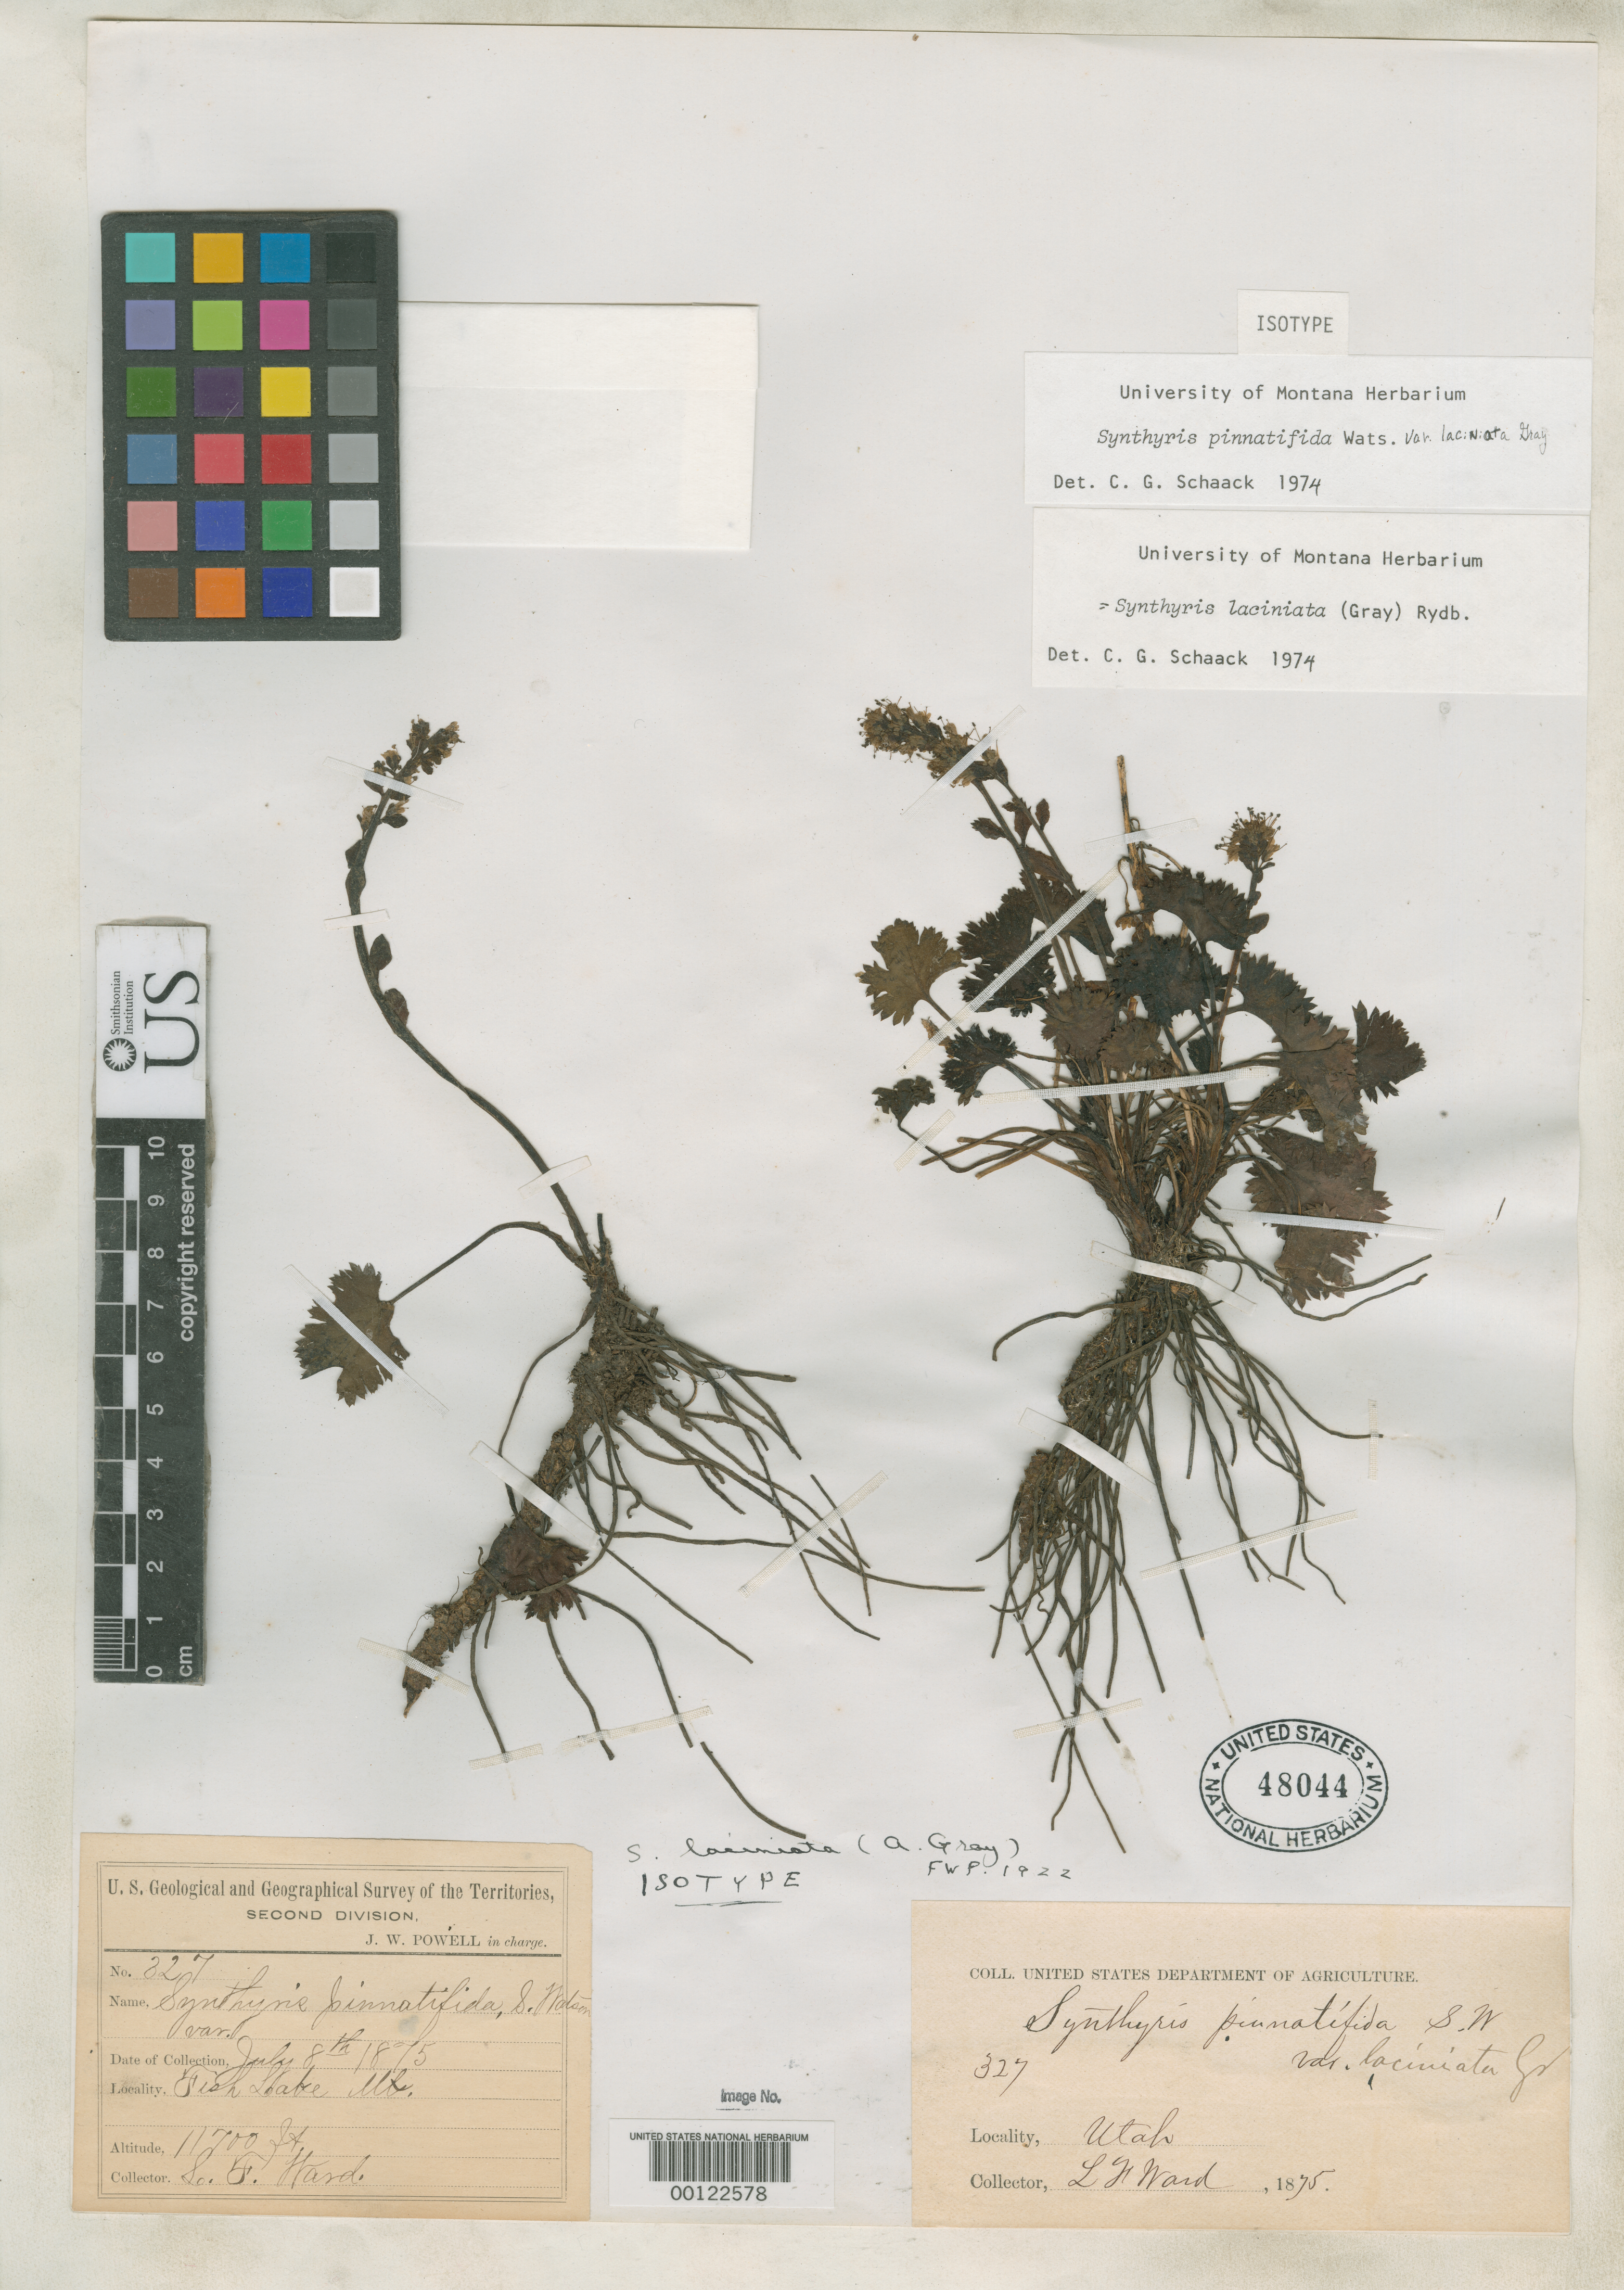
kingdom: Plantae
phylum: Tracheophyta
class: Magnoliopsida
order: Lamiales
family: Plantaginaceae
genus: Synthyris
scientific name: Synthyris pinnatifida var. laciniata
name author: A. Gray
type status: Isotype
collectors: L. F. Ward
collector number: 327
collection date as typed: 08 Jul 1875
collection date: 1875-07-08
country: United States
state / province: Utah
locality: Fish Lake Mountain; alt. 11700 ft.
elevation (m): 3566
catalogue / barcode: US 48044